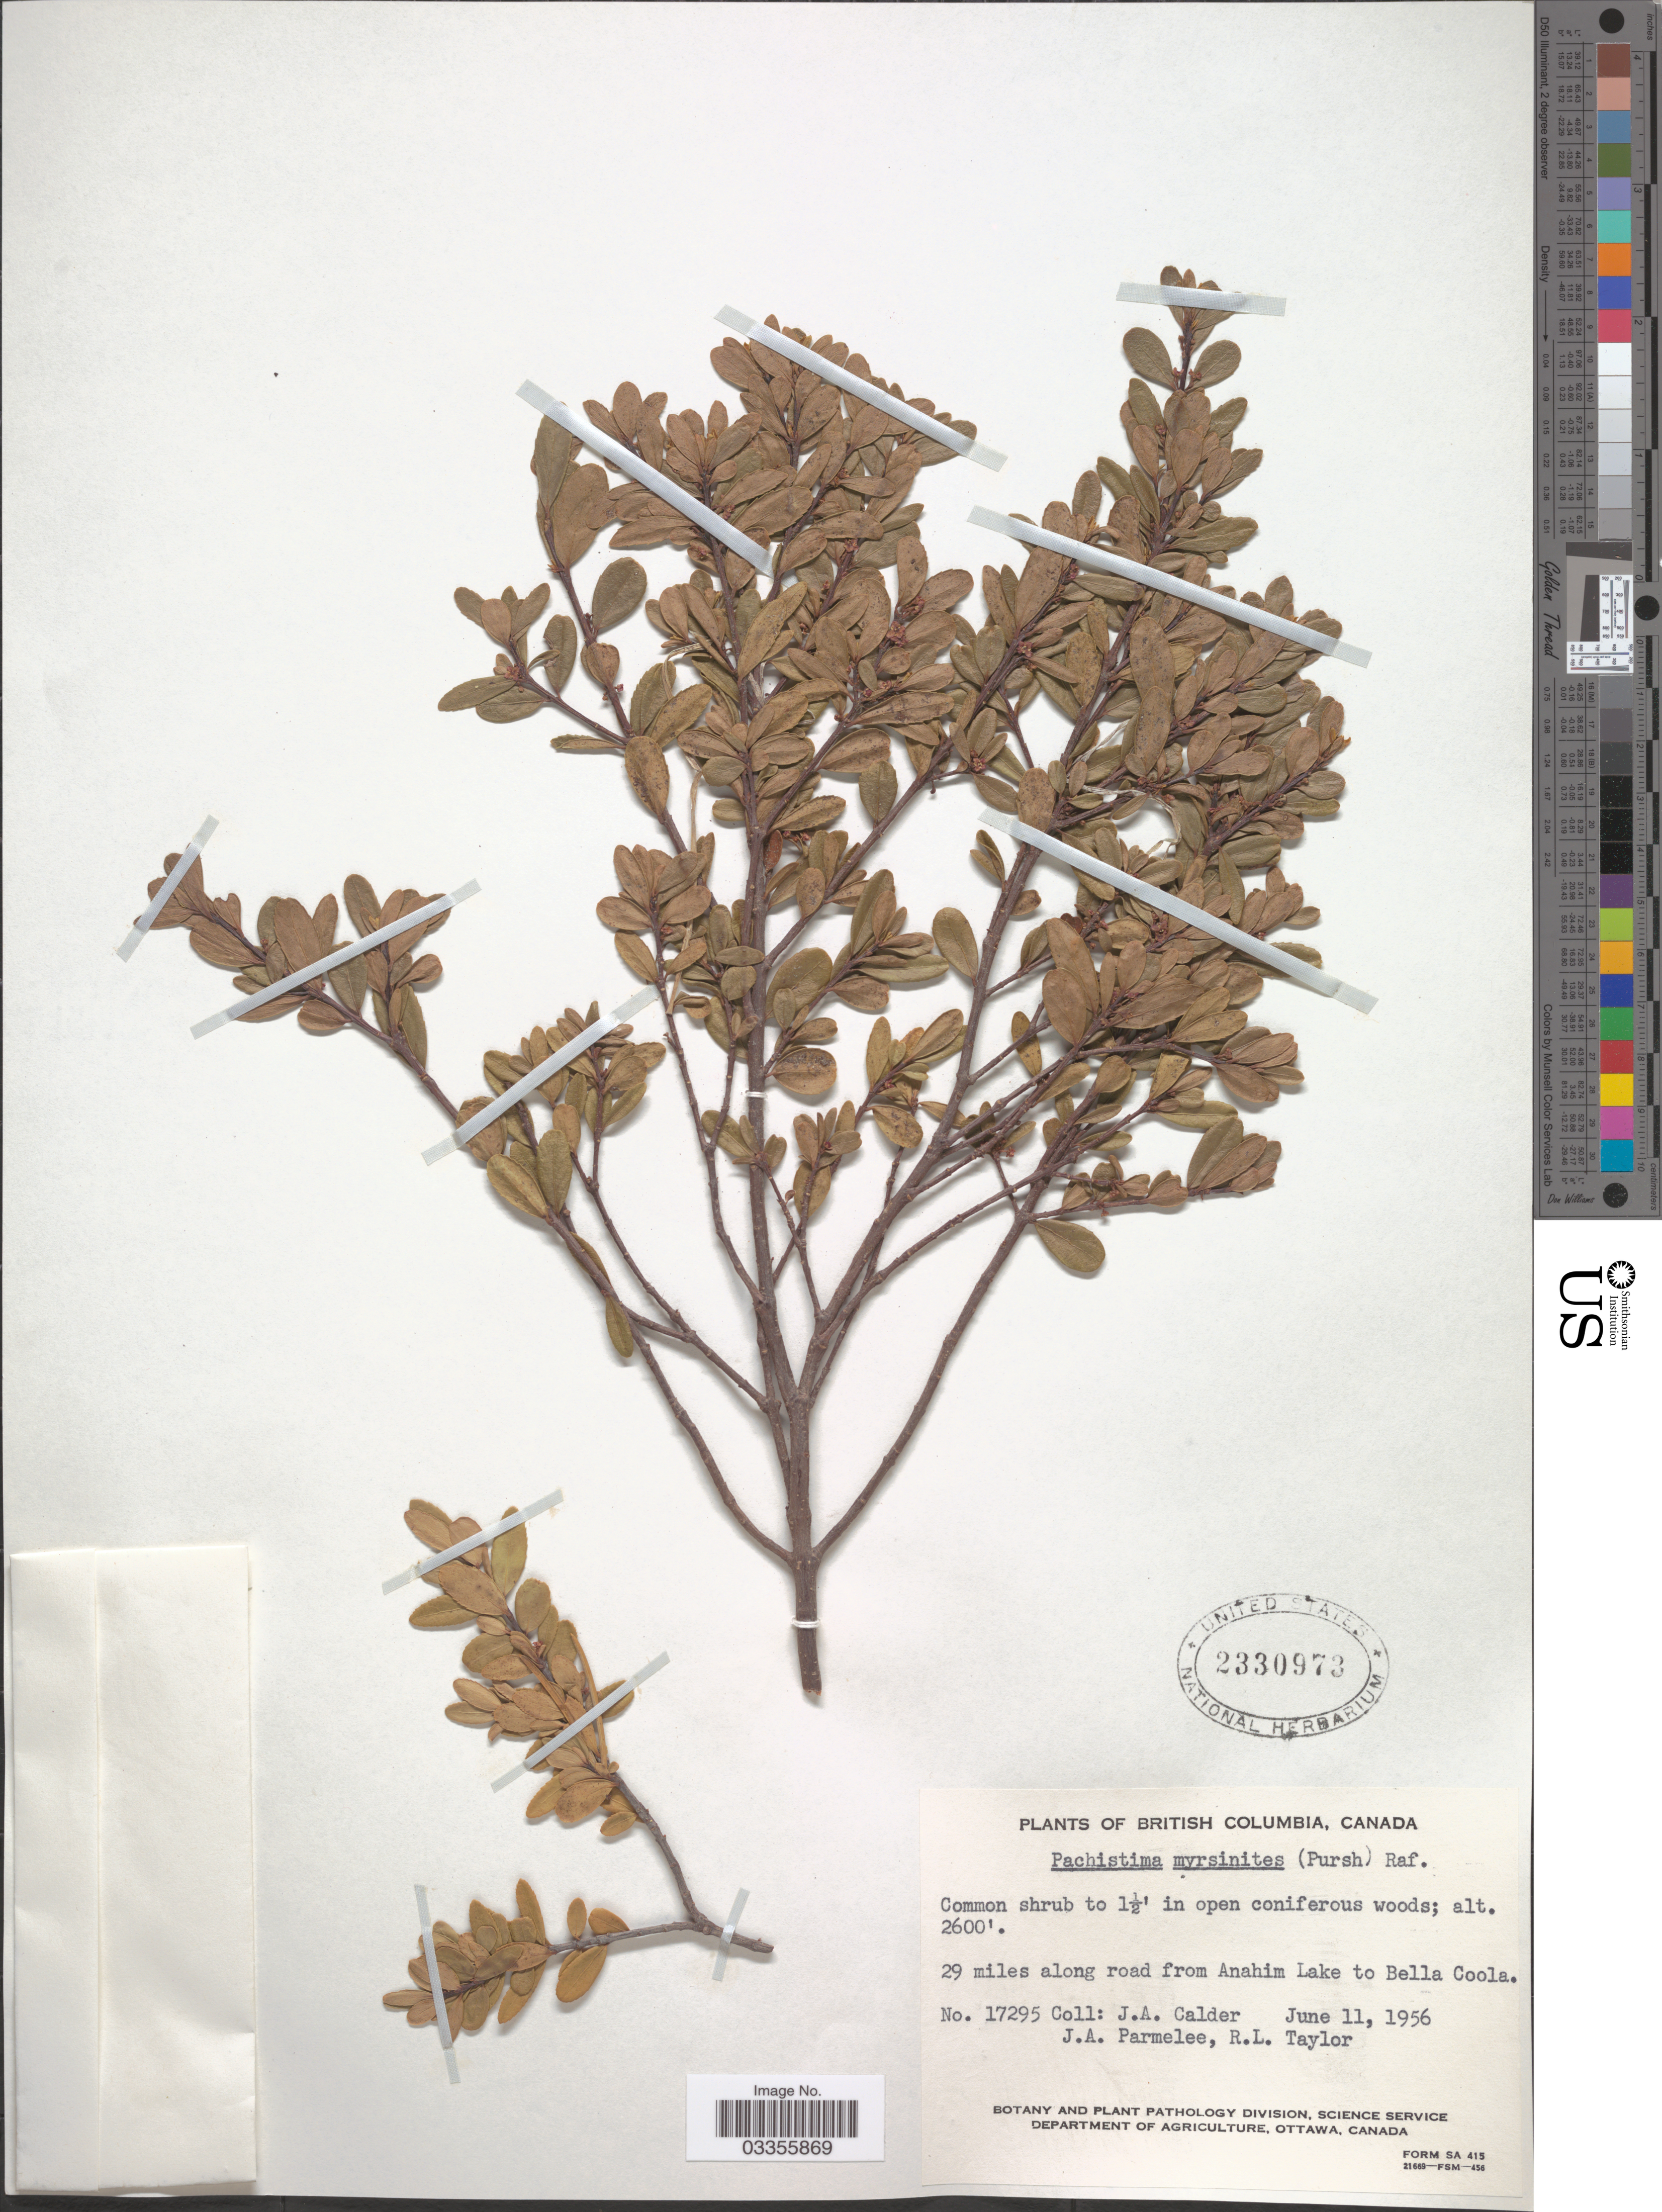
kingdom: Plantae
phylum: Tracheophyta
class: Magnoliopsida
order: Celastrales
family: Celastraceae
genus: Paxistima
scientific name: Paxistima myrsinites subsp. myrsinites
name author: (Pursh) Raf.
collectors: J. A. Calder, J. A. Parmelee & R. Taylor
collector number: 17295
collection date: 1956-06-11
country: Canada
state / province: British Columbia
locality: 29 miles along road from Anahim Lake to Bella Coola.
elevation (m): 792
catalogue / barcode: US 2330973